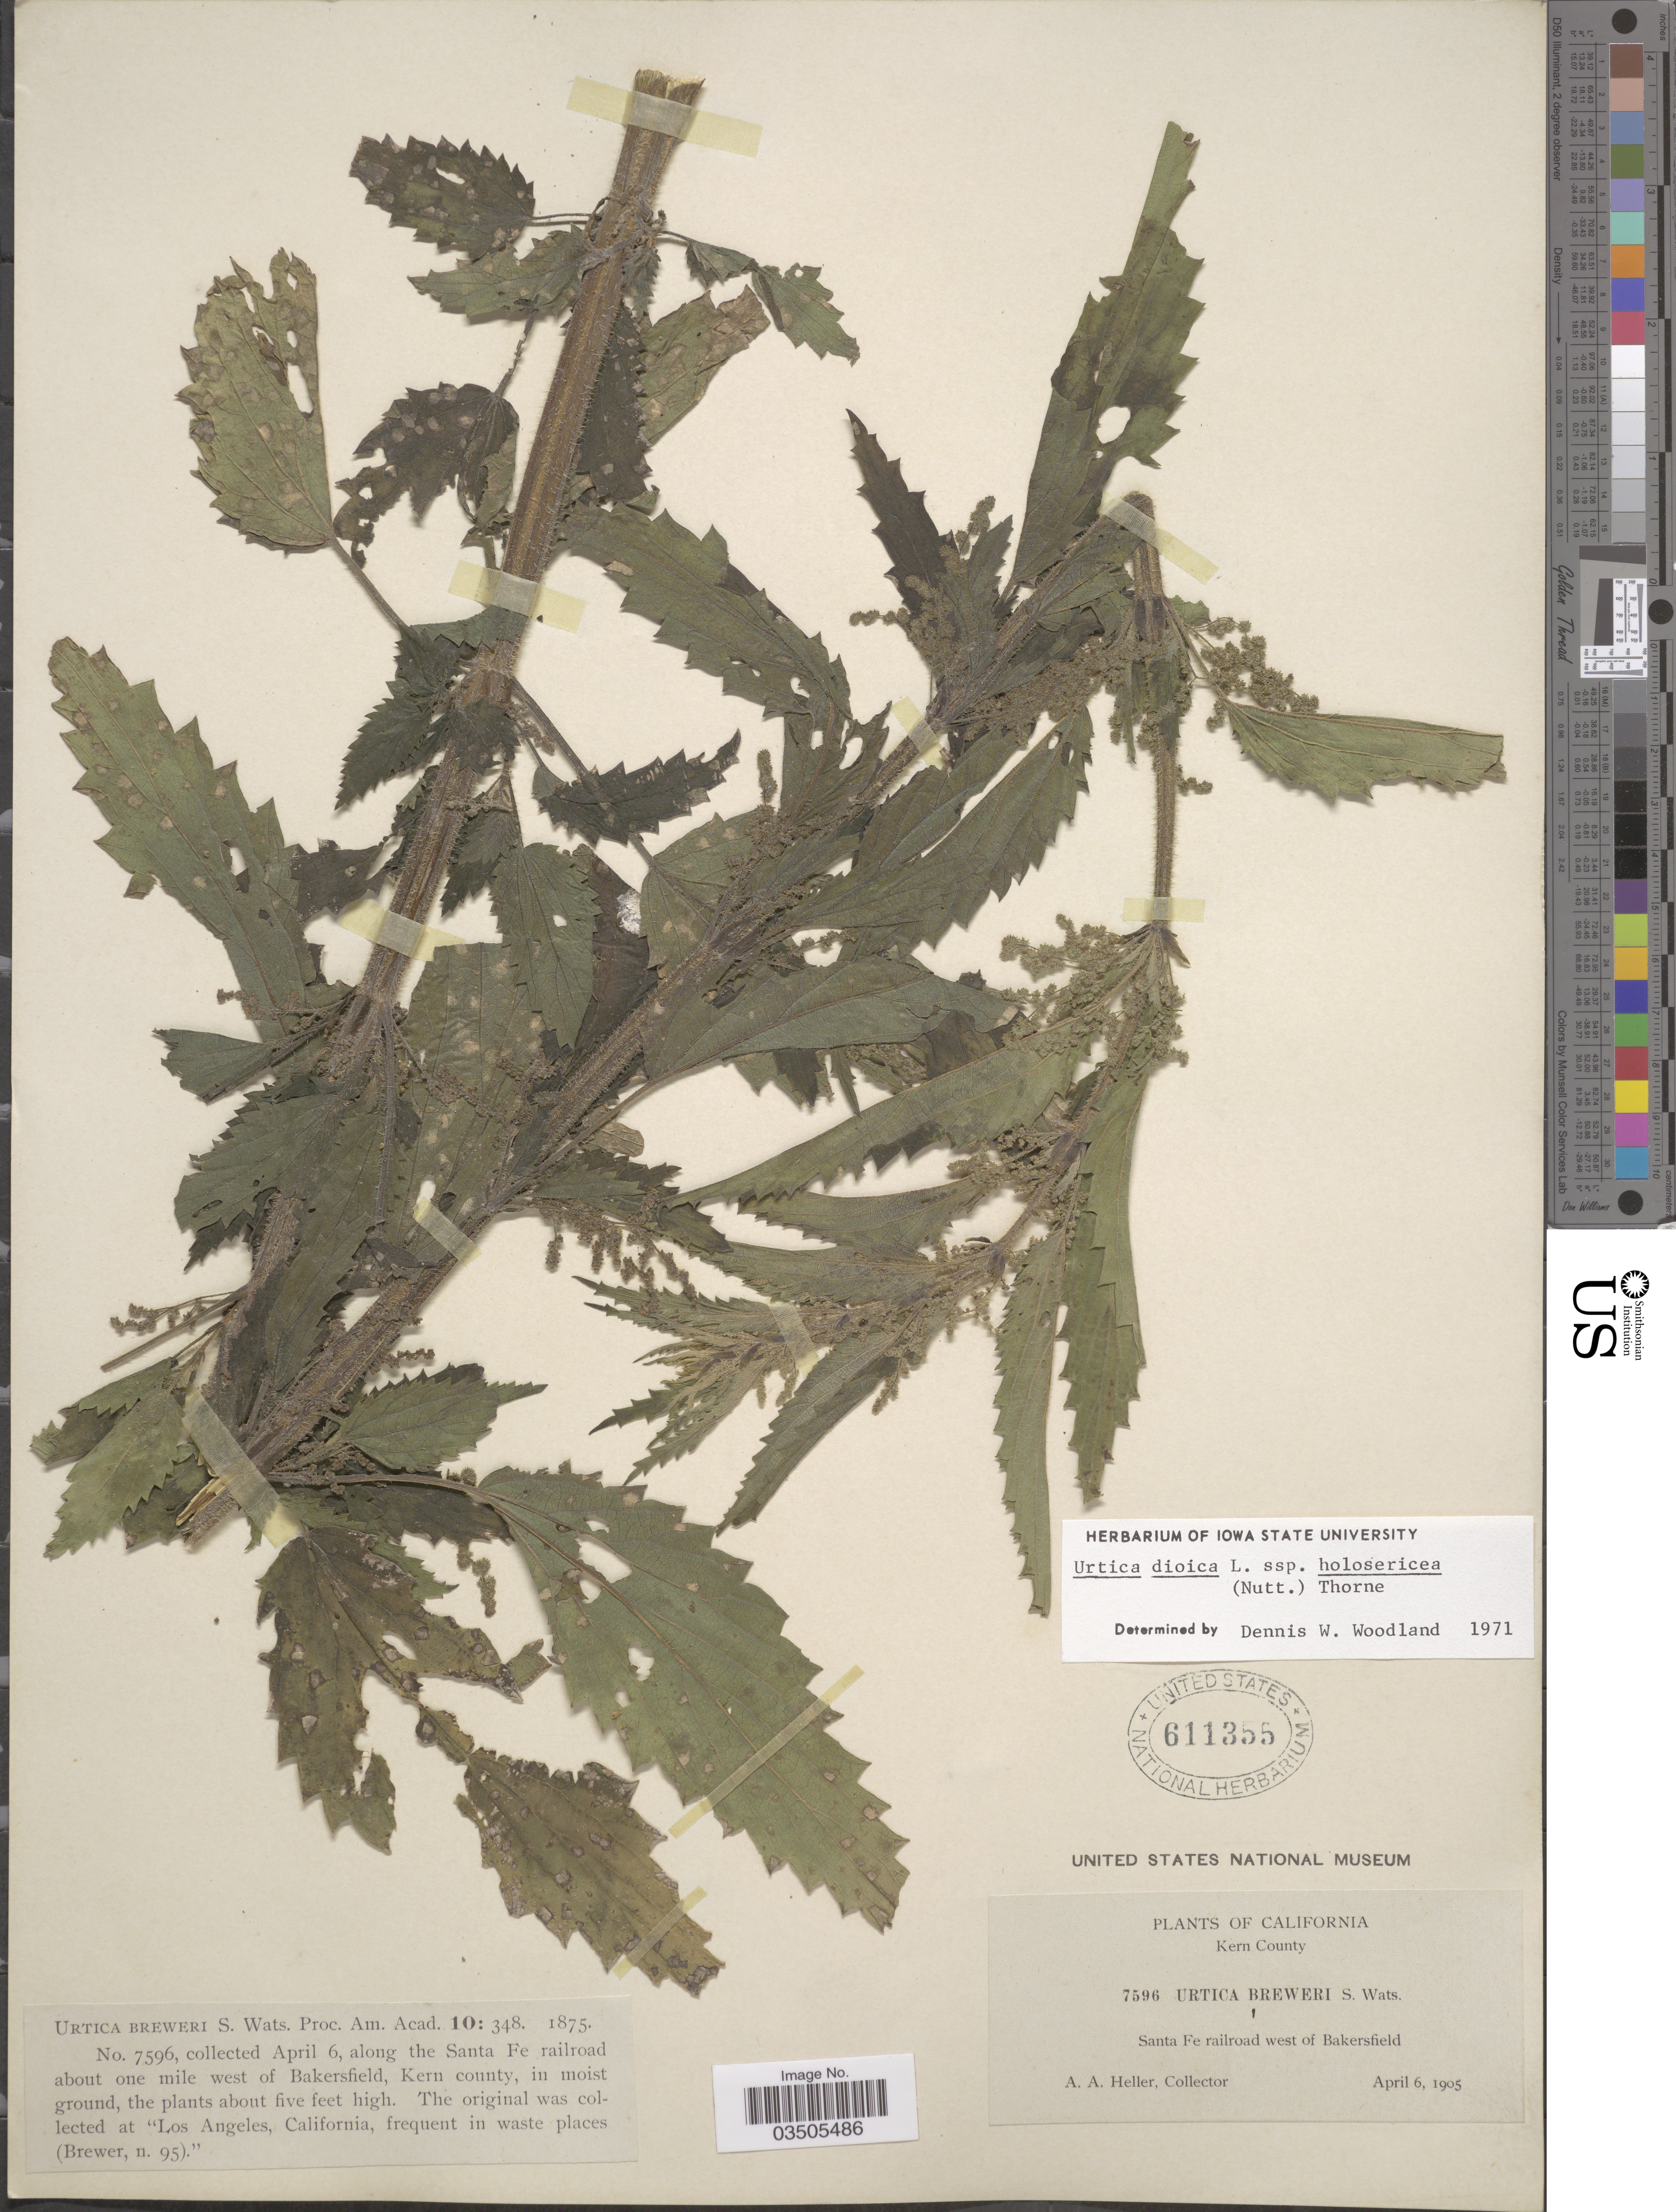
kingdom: Plantae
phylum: Tracheophyta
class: Magnoliopsida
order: Rosales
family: Urticaceae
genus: Urtica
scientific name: Urtica dioica subsp. holosericea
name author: (Nutt.) Thorne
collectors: A. A. Heller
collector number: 7596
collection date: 1905-04-06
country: United States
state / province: California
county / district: Kern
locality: Kern County. Santa Fe railroad west of Bakersfield. Along the Santa Fe railroad about one mile west of Bakersfield.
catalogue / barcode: US 611355